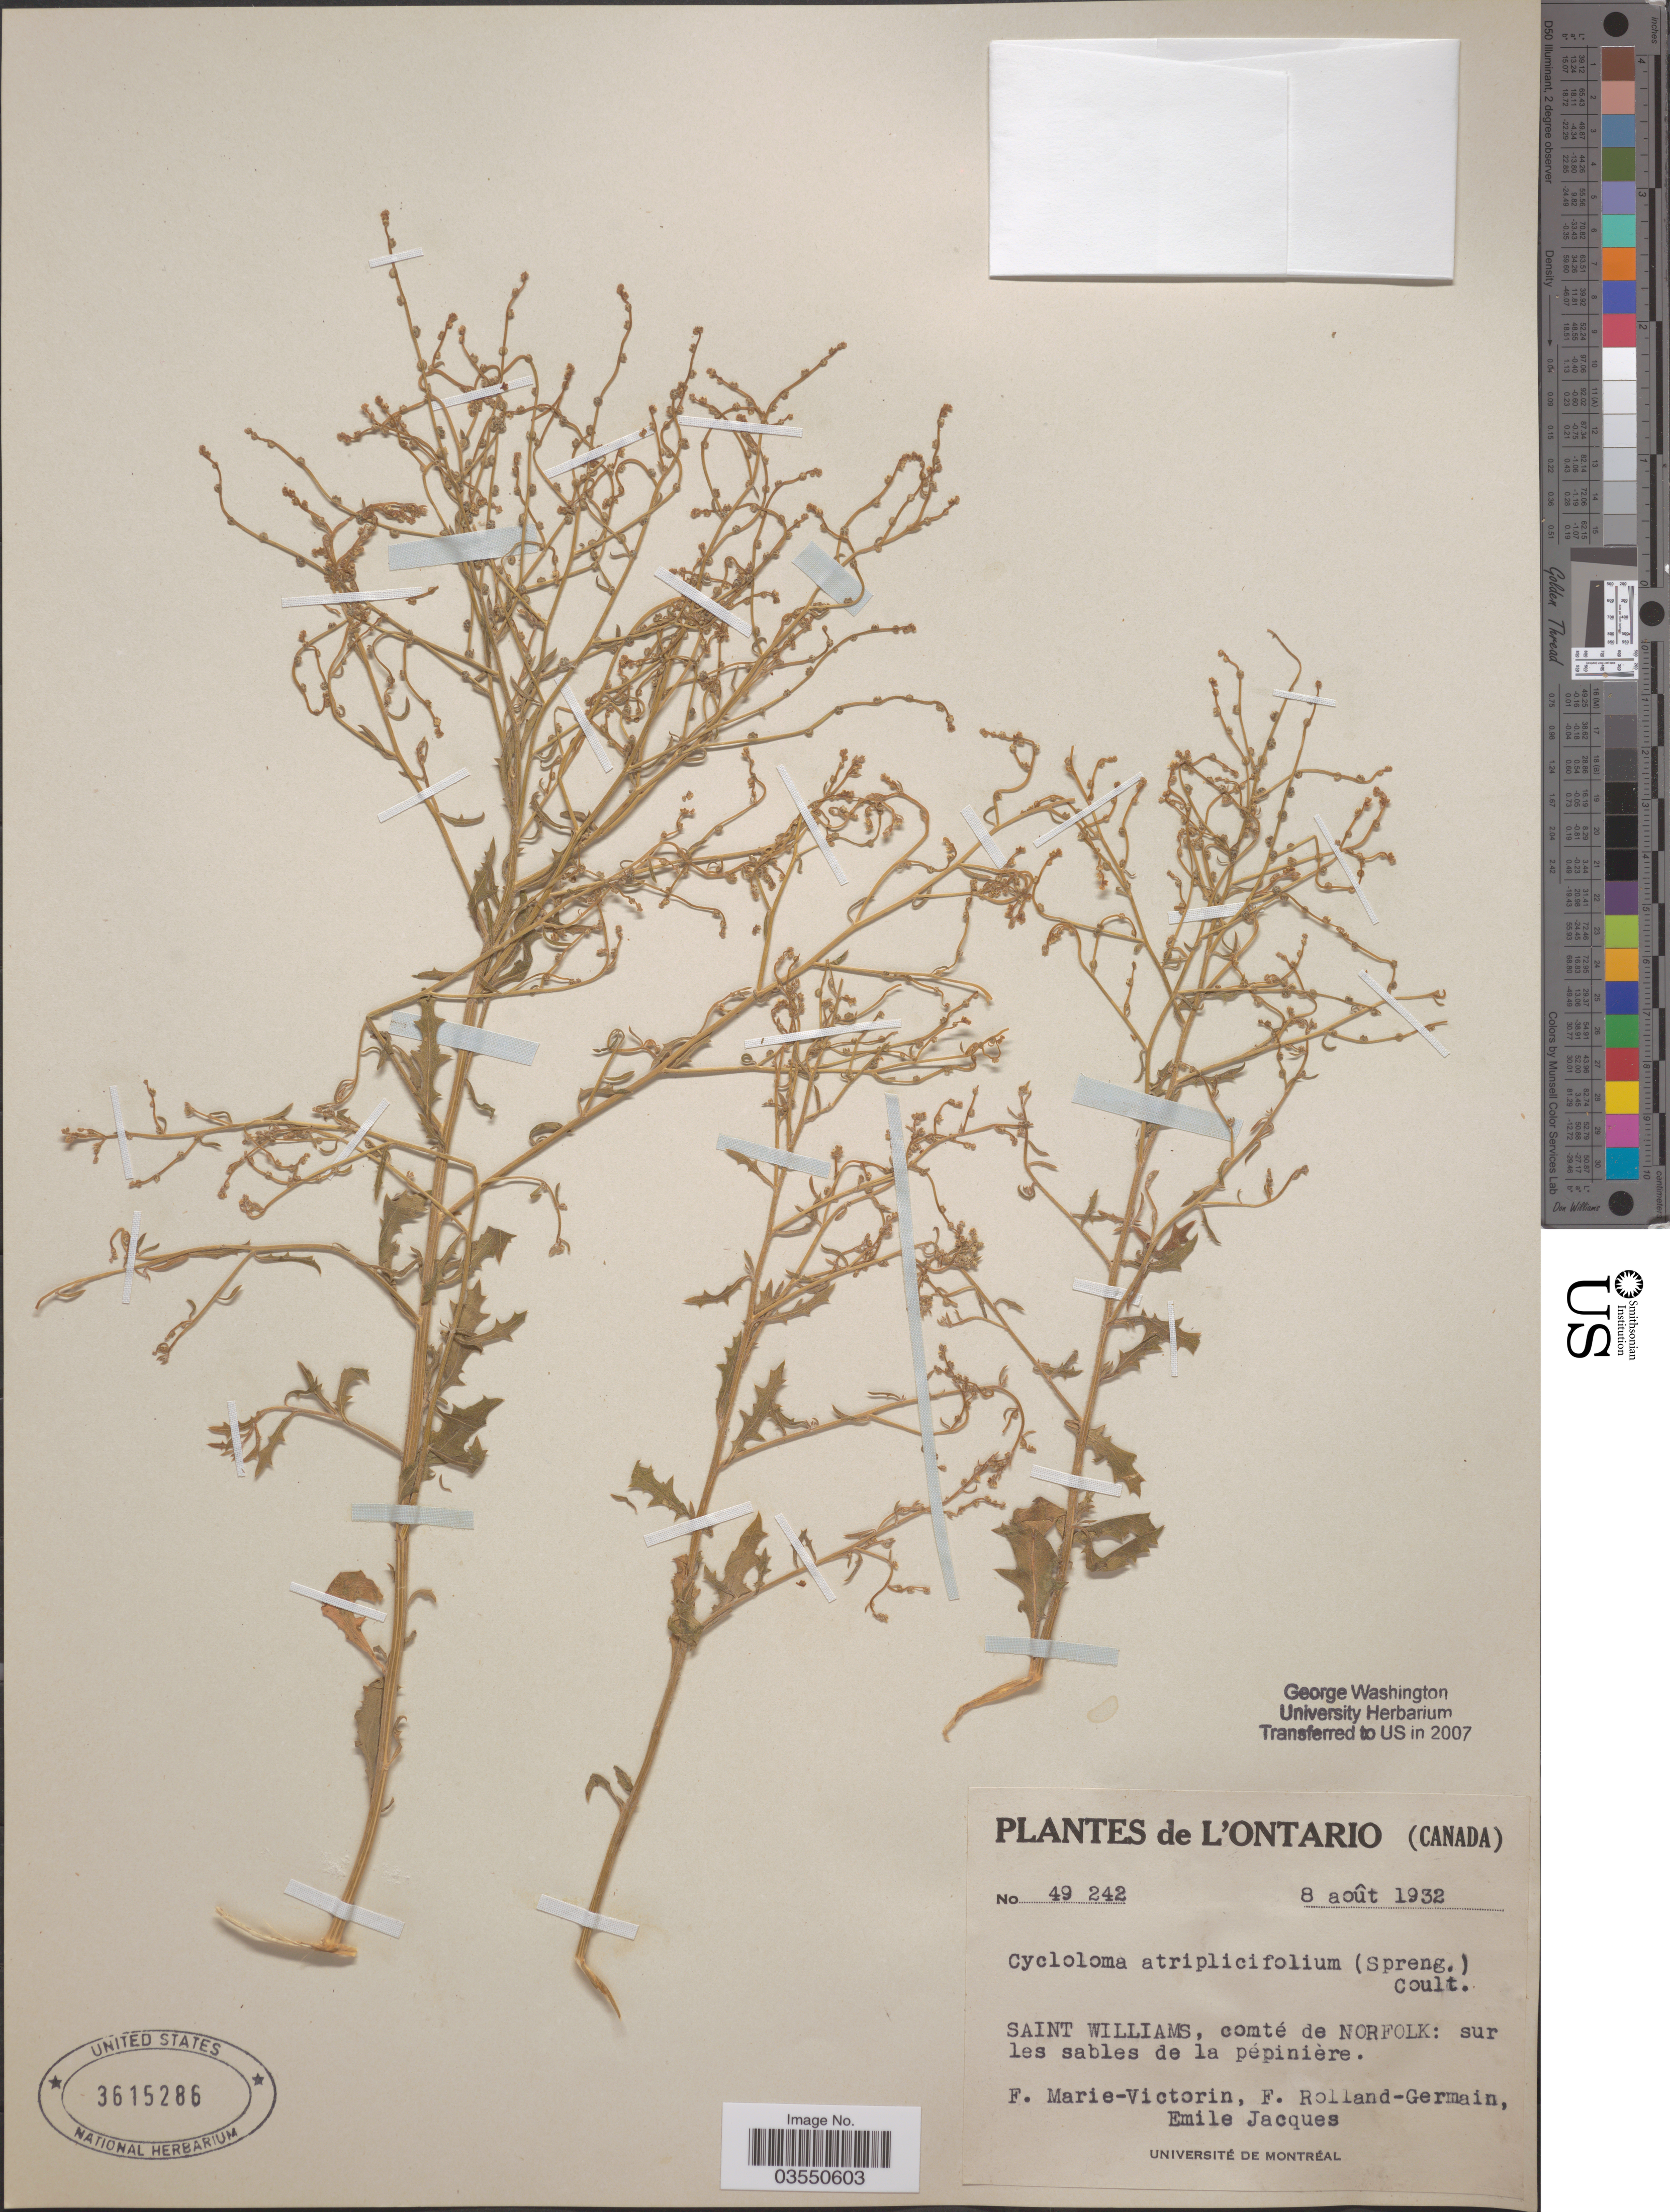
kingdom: Plantae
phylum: Tracheophyta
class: Magnoliopsida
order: Caryophyllales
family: Amaranthaceae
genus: Dysphania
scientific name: Dysphania atriplicifolia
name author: (Spreng.) G. Kadereit et al.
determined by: U.S. National Herbarium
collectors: F. Marie-Victorin, Rolland-Germain & E. Jacques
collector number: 49242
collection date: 1932-08-08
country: Canada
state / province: Ontario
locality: Saint Williams, comté de Norfolk: sur les sables de la pépinière.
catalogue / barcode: US 3615286